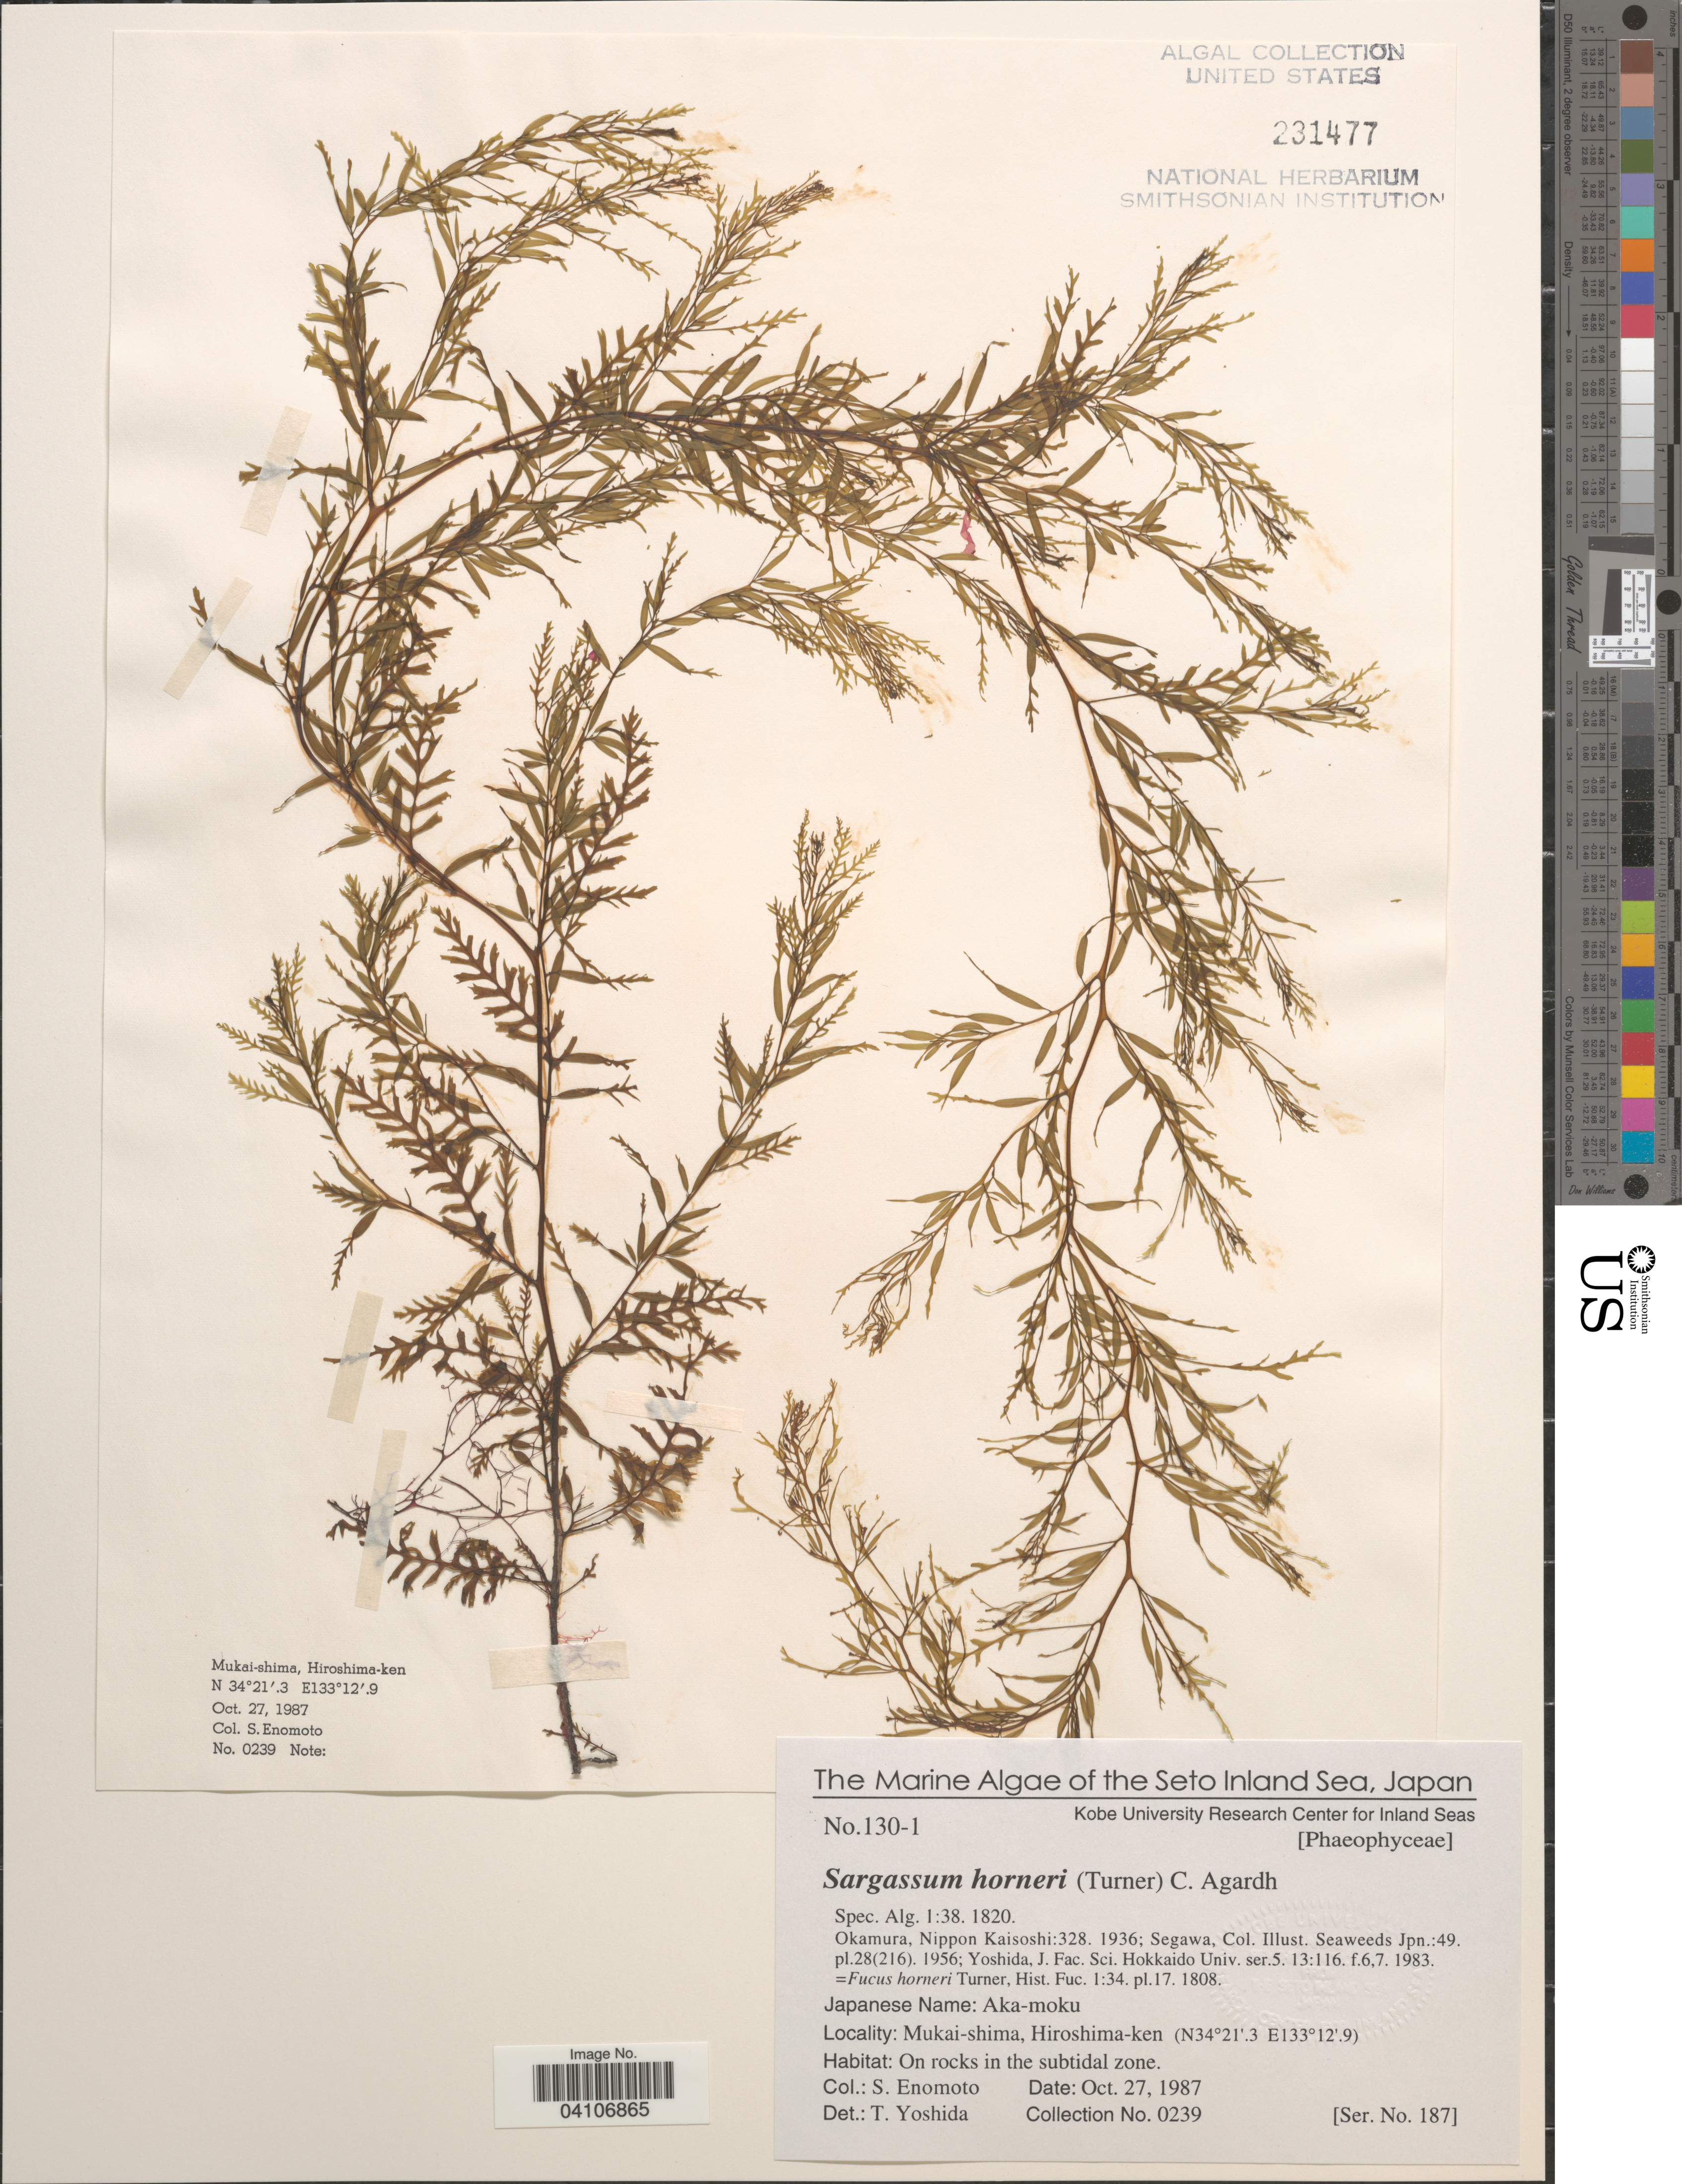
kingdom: Chromista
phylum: Ochrophyta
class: Phaeophyceae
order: Fucales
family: Sargassaceae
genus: Sargassum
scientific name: Sargassum horneri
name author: (Turner) C. Agardh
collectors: S. Enomoto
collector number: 0239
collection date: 1987-10-27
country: Japan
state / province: Hirosima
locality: The Seto Inland Sea. Mukai-shima, Hiroshima-ken. On rocks in the subtidal zone.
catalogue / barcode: US 231477